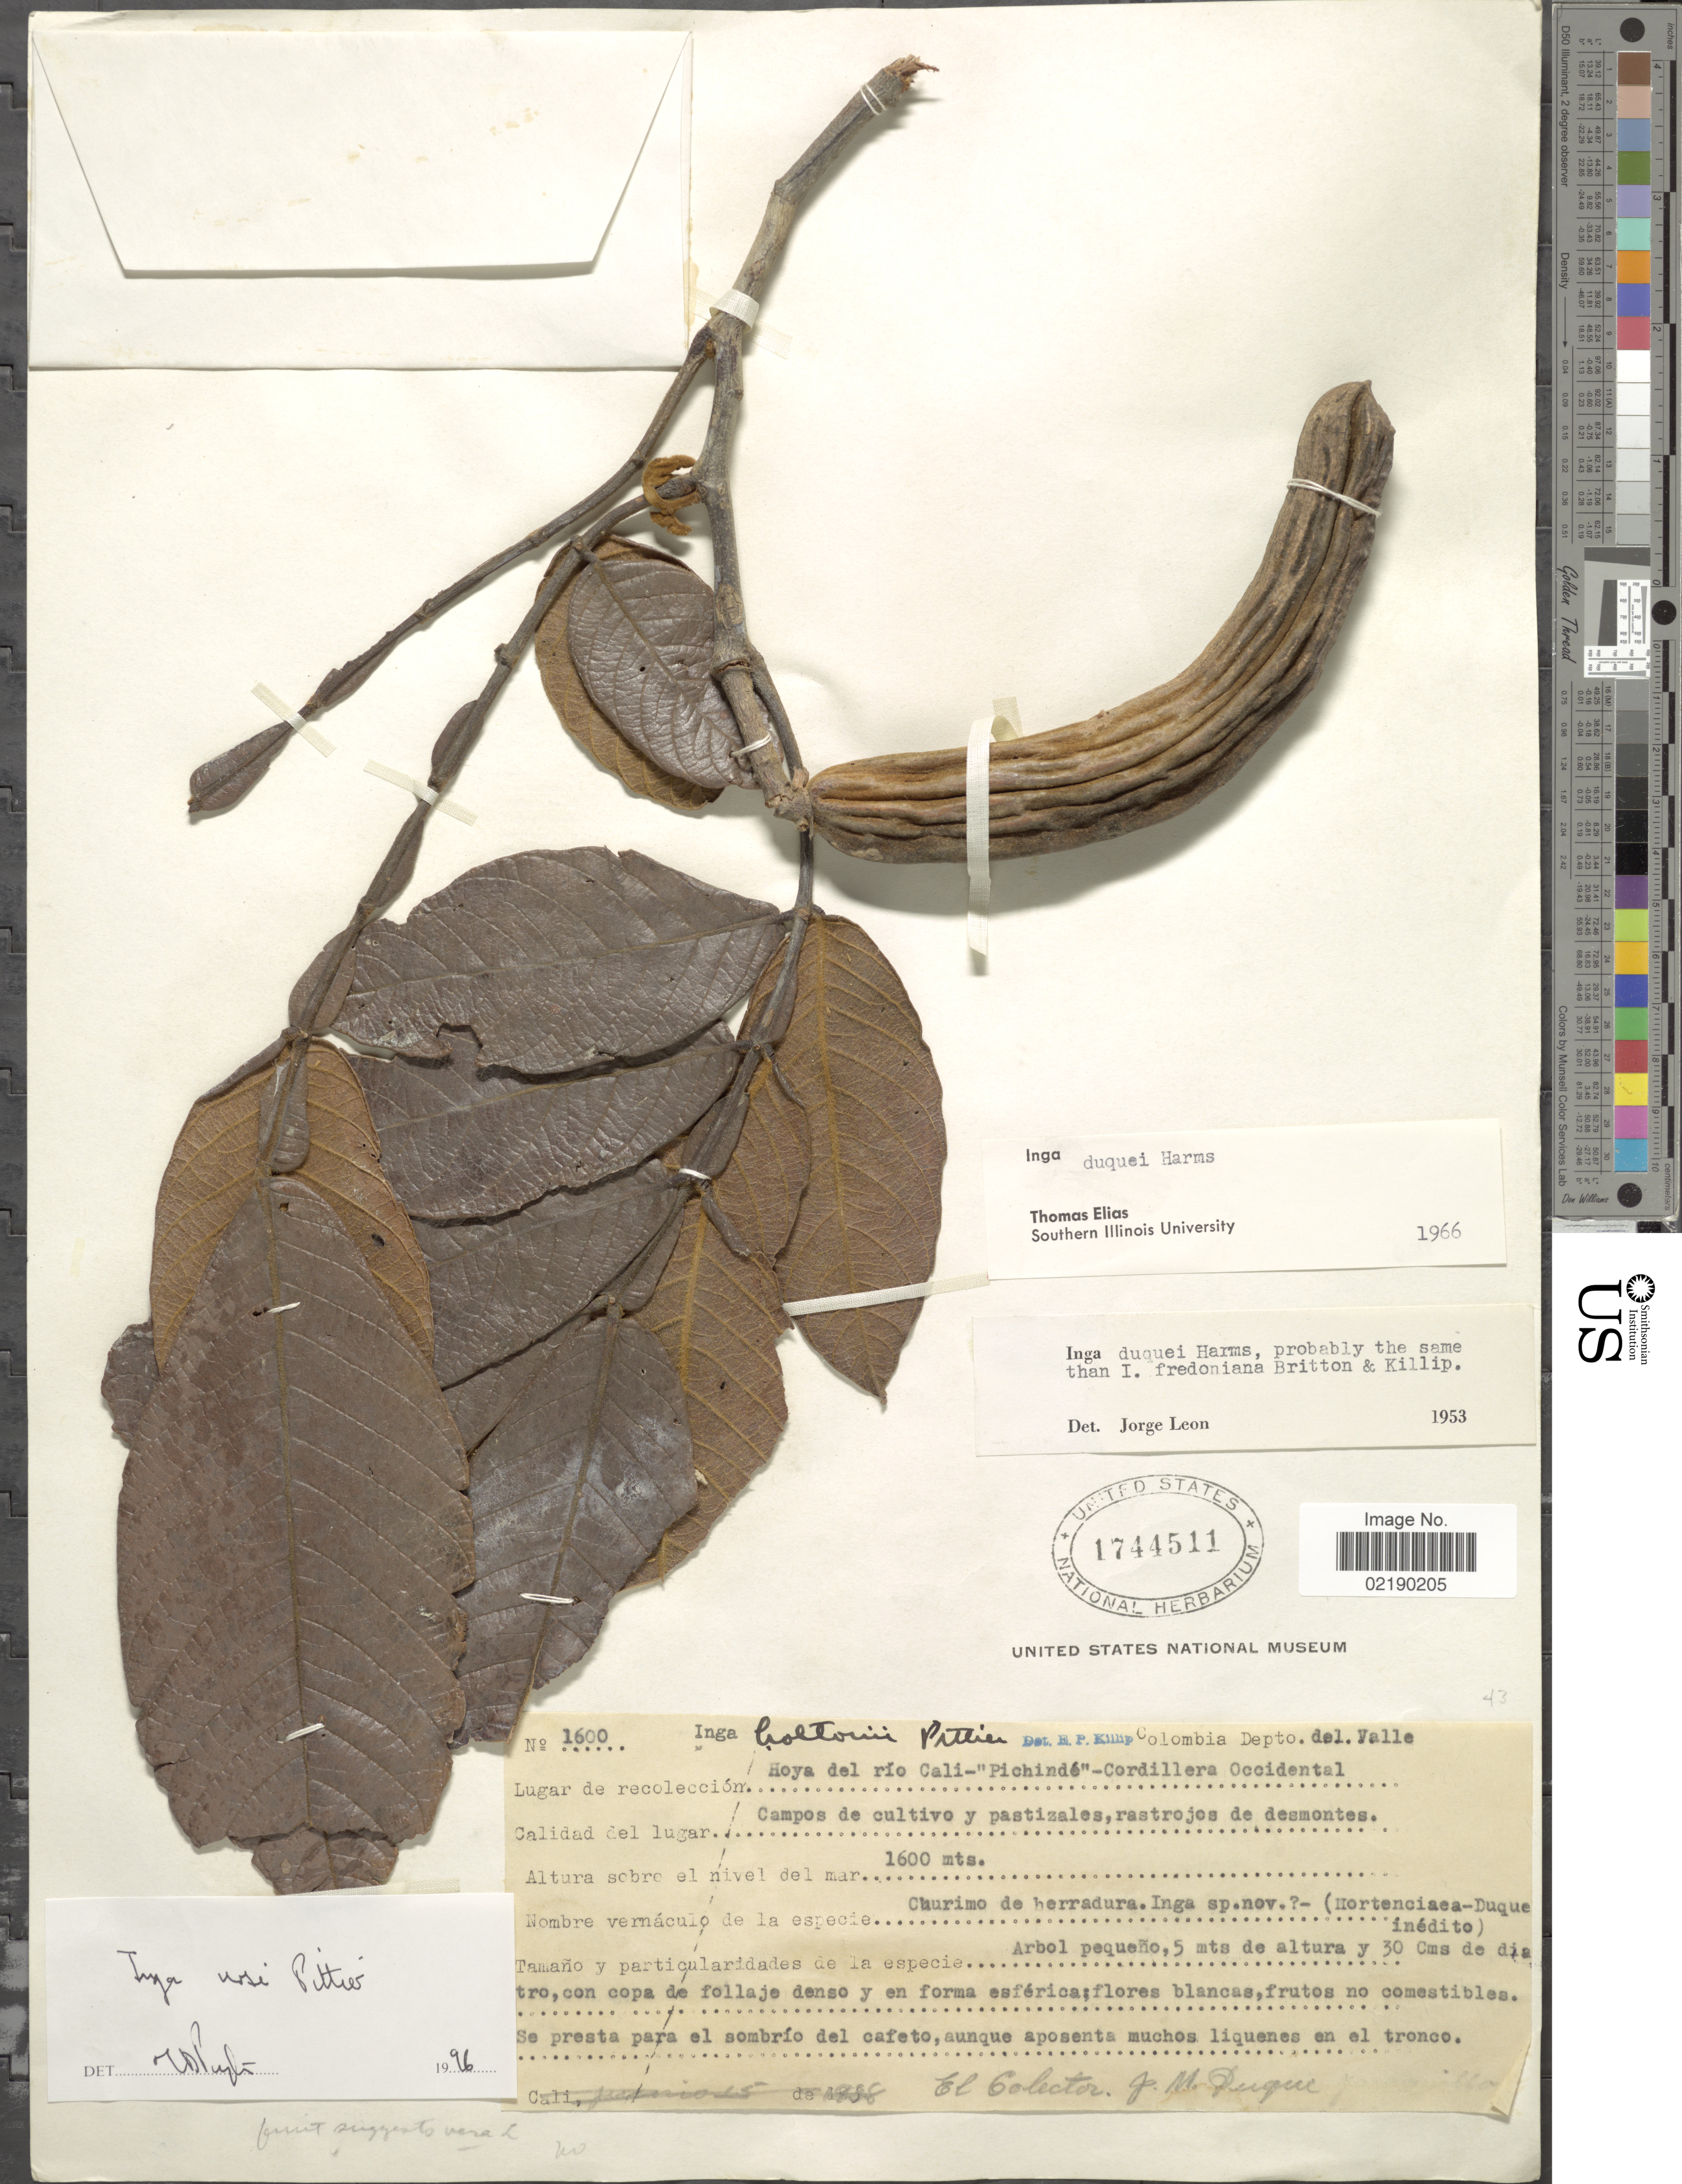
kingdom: Plantae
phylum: Tracheophyta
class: Magnoliopsida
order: Fabales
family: Fabaceae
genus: Inga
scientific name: Inga ursi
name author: Pittier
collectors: J. Duque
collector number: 1600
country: Colombia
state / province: Valle del Cauca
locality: Depto. del Valle, Hoya del rio Cali- "Pichinde"- Cordillera Central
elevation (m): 1600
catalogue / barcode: US 1744511